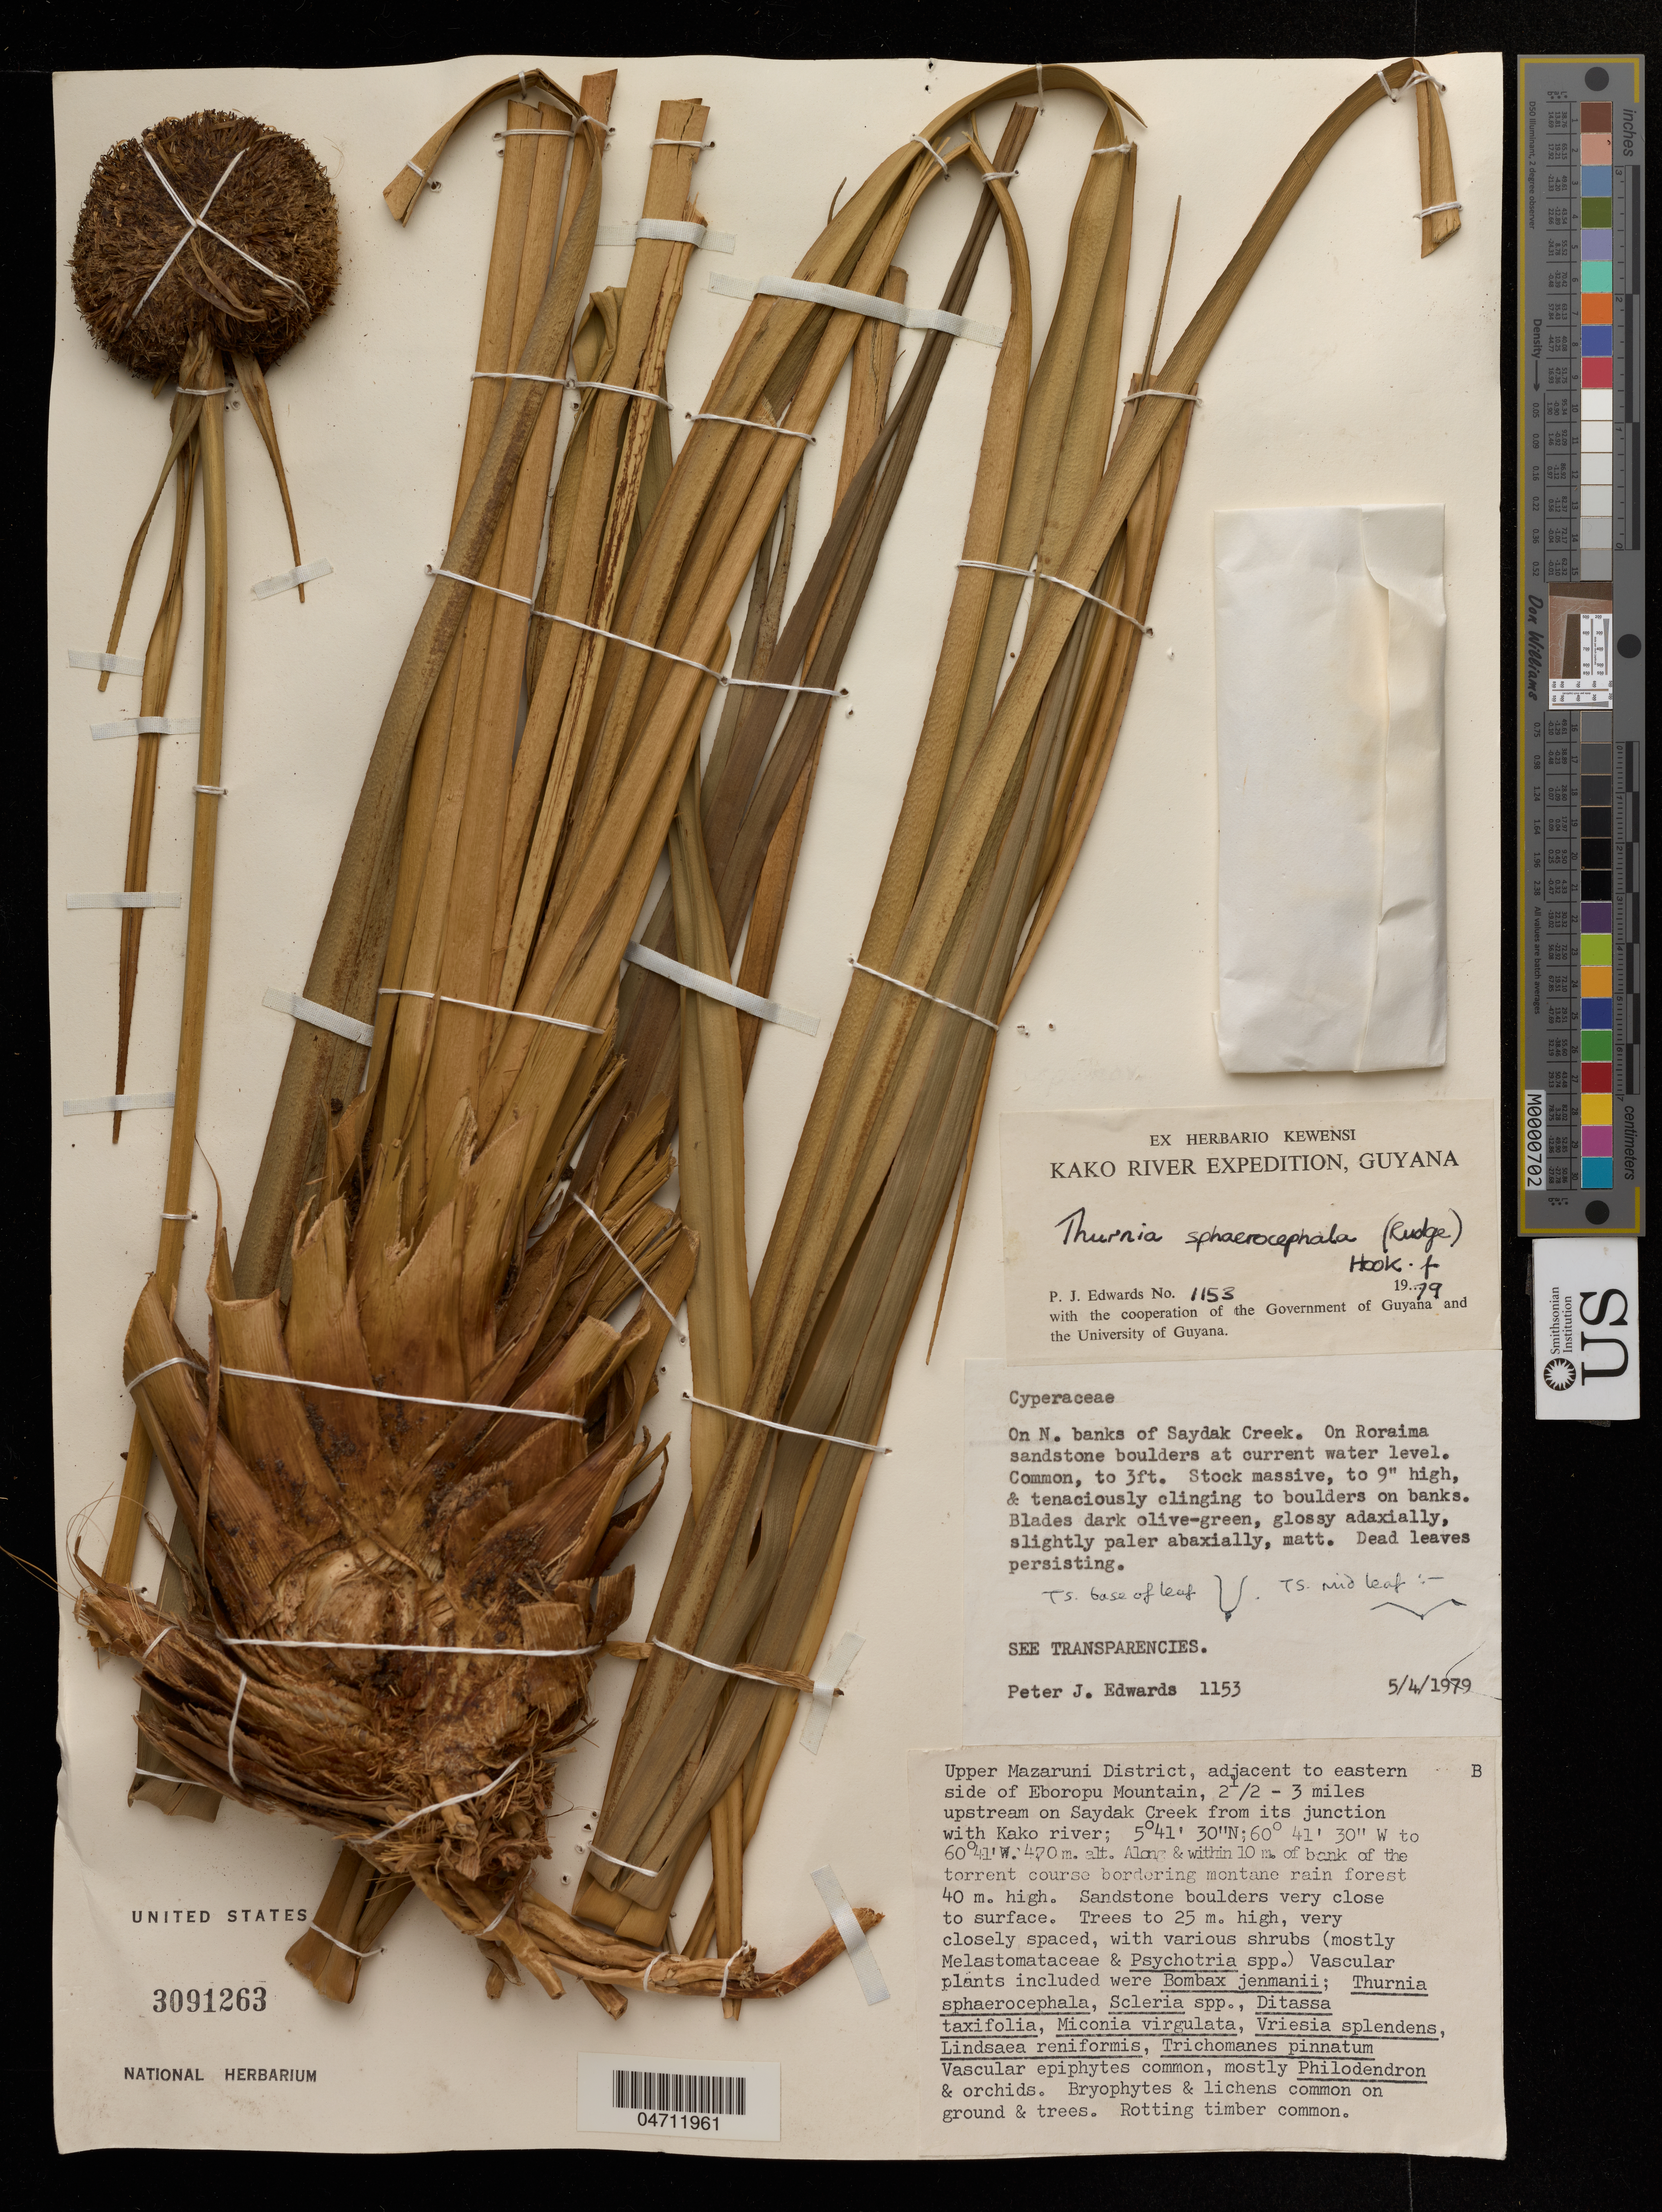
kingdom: Plantae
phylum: Tracheophyta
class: Liliopsida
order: Poales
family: Thurniaceae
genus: Thurnia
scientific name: Thurnia sphaerocephala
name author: (Rudge) Hook. f.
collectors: P. Edwards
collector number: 1153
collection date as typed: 5-Apr-79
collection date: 1979-04-05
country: Guyana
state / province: Cuyuni-Mazaruni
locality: Eboropu Mountain, adjacent to eastern side, 2.5 to 3 miles upstream on Saydak Creek from its junction with the Kako river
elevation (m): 470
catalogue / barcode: US 3091263